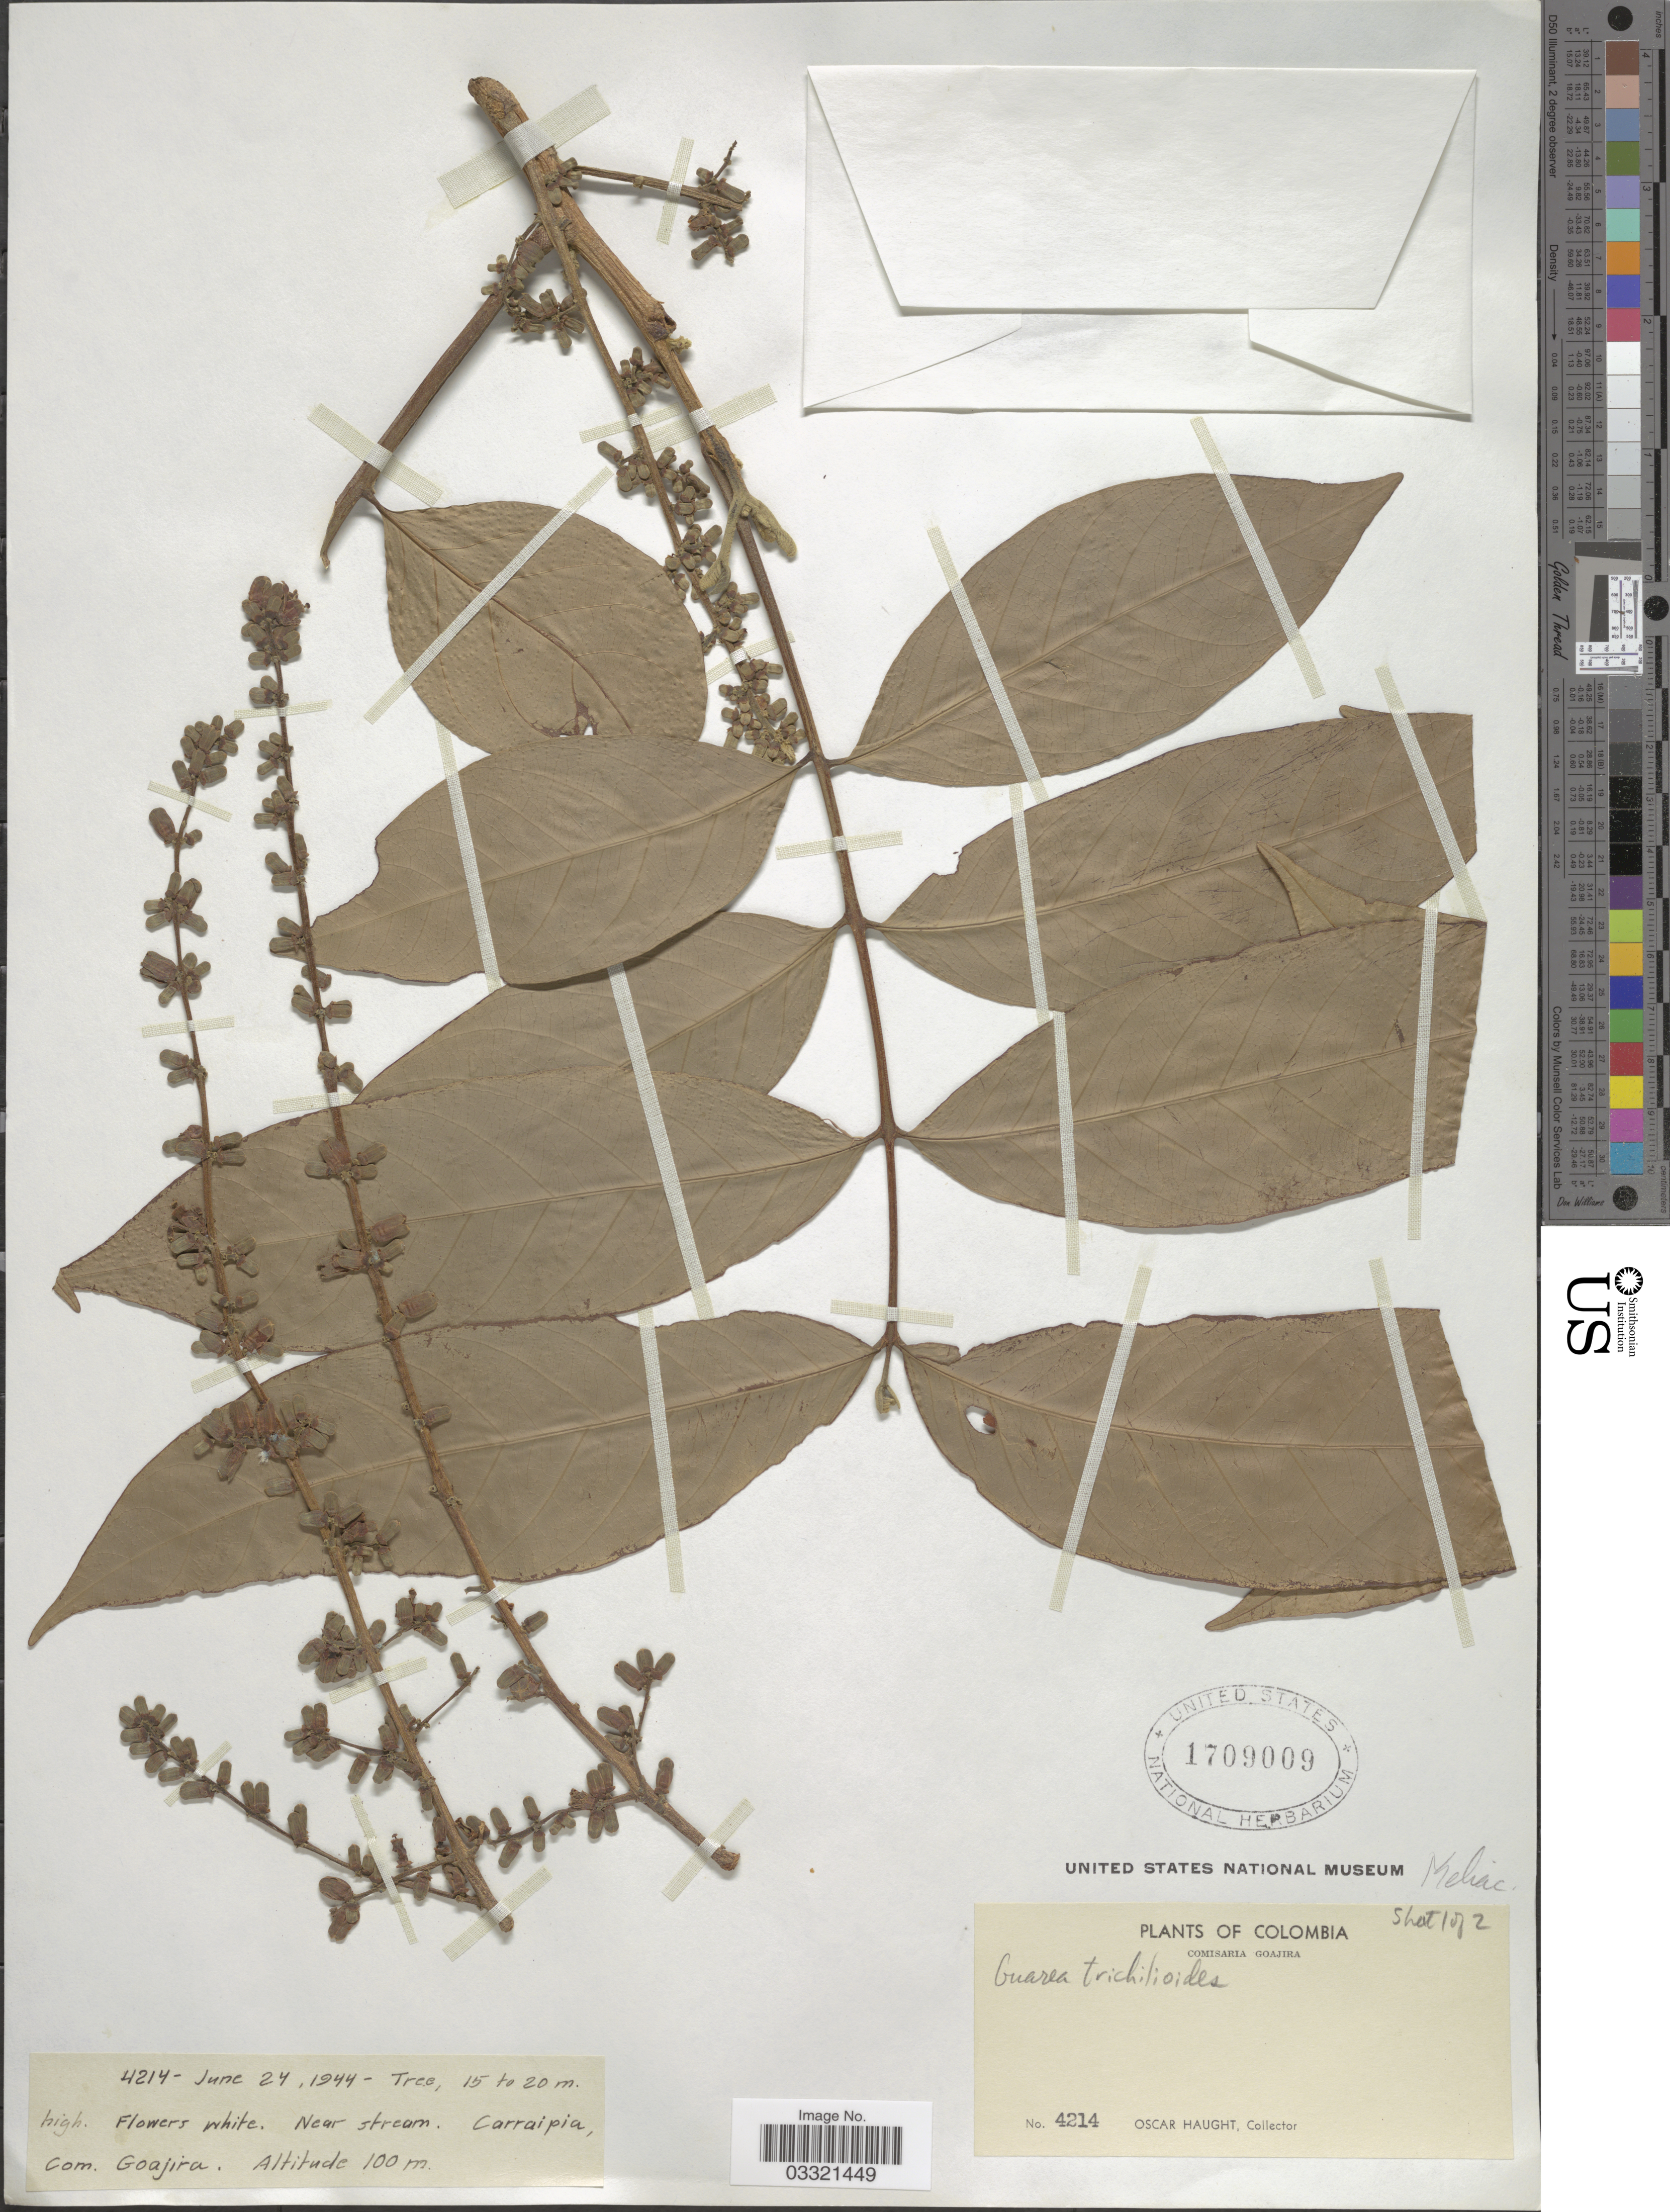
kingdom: Plantae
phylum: Tracheophyta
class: Magnoliopsida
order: Sapindales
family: Meliaceae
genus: Guarea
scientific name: Guarea guidonia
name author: (L.) Sleumer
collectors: O. L. Haught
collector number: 4214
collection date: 1944-06-24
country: Colombia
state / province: La Guajira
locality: Comisaria Goajira. Carraipia.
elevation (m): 100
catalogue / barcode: US 1709009